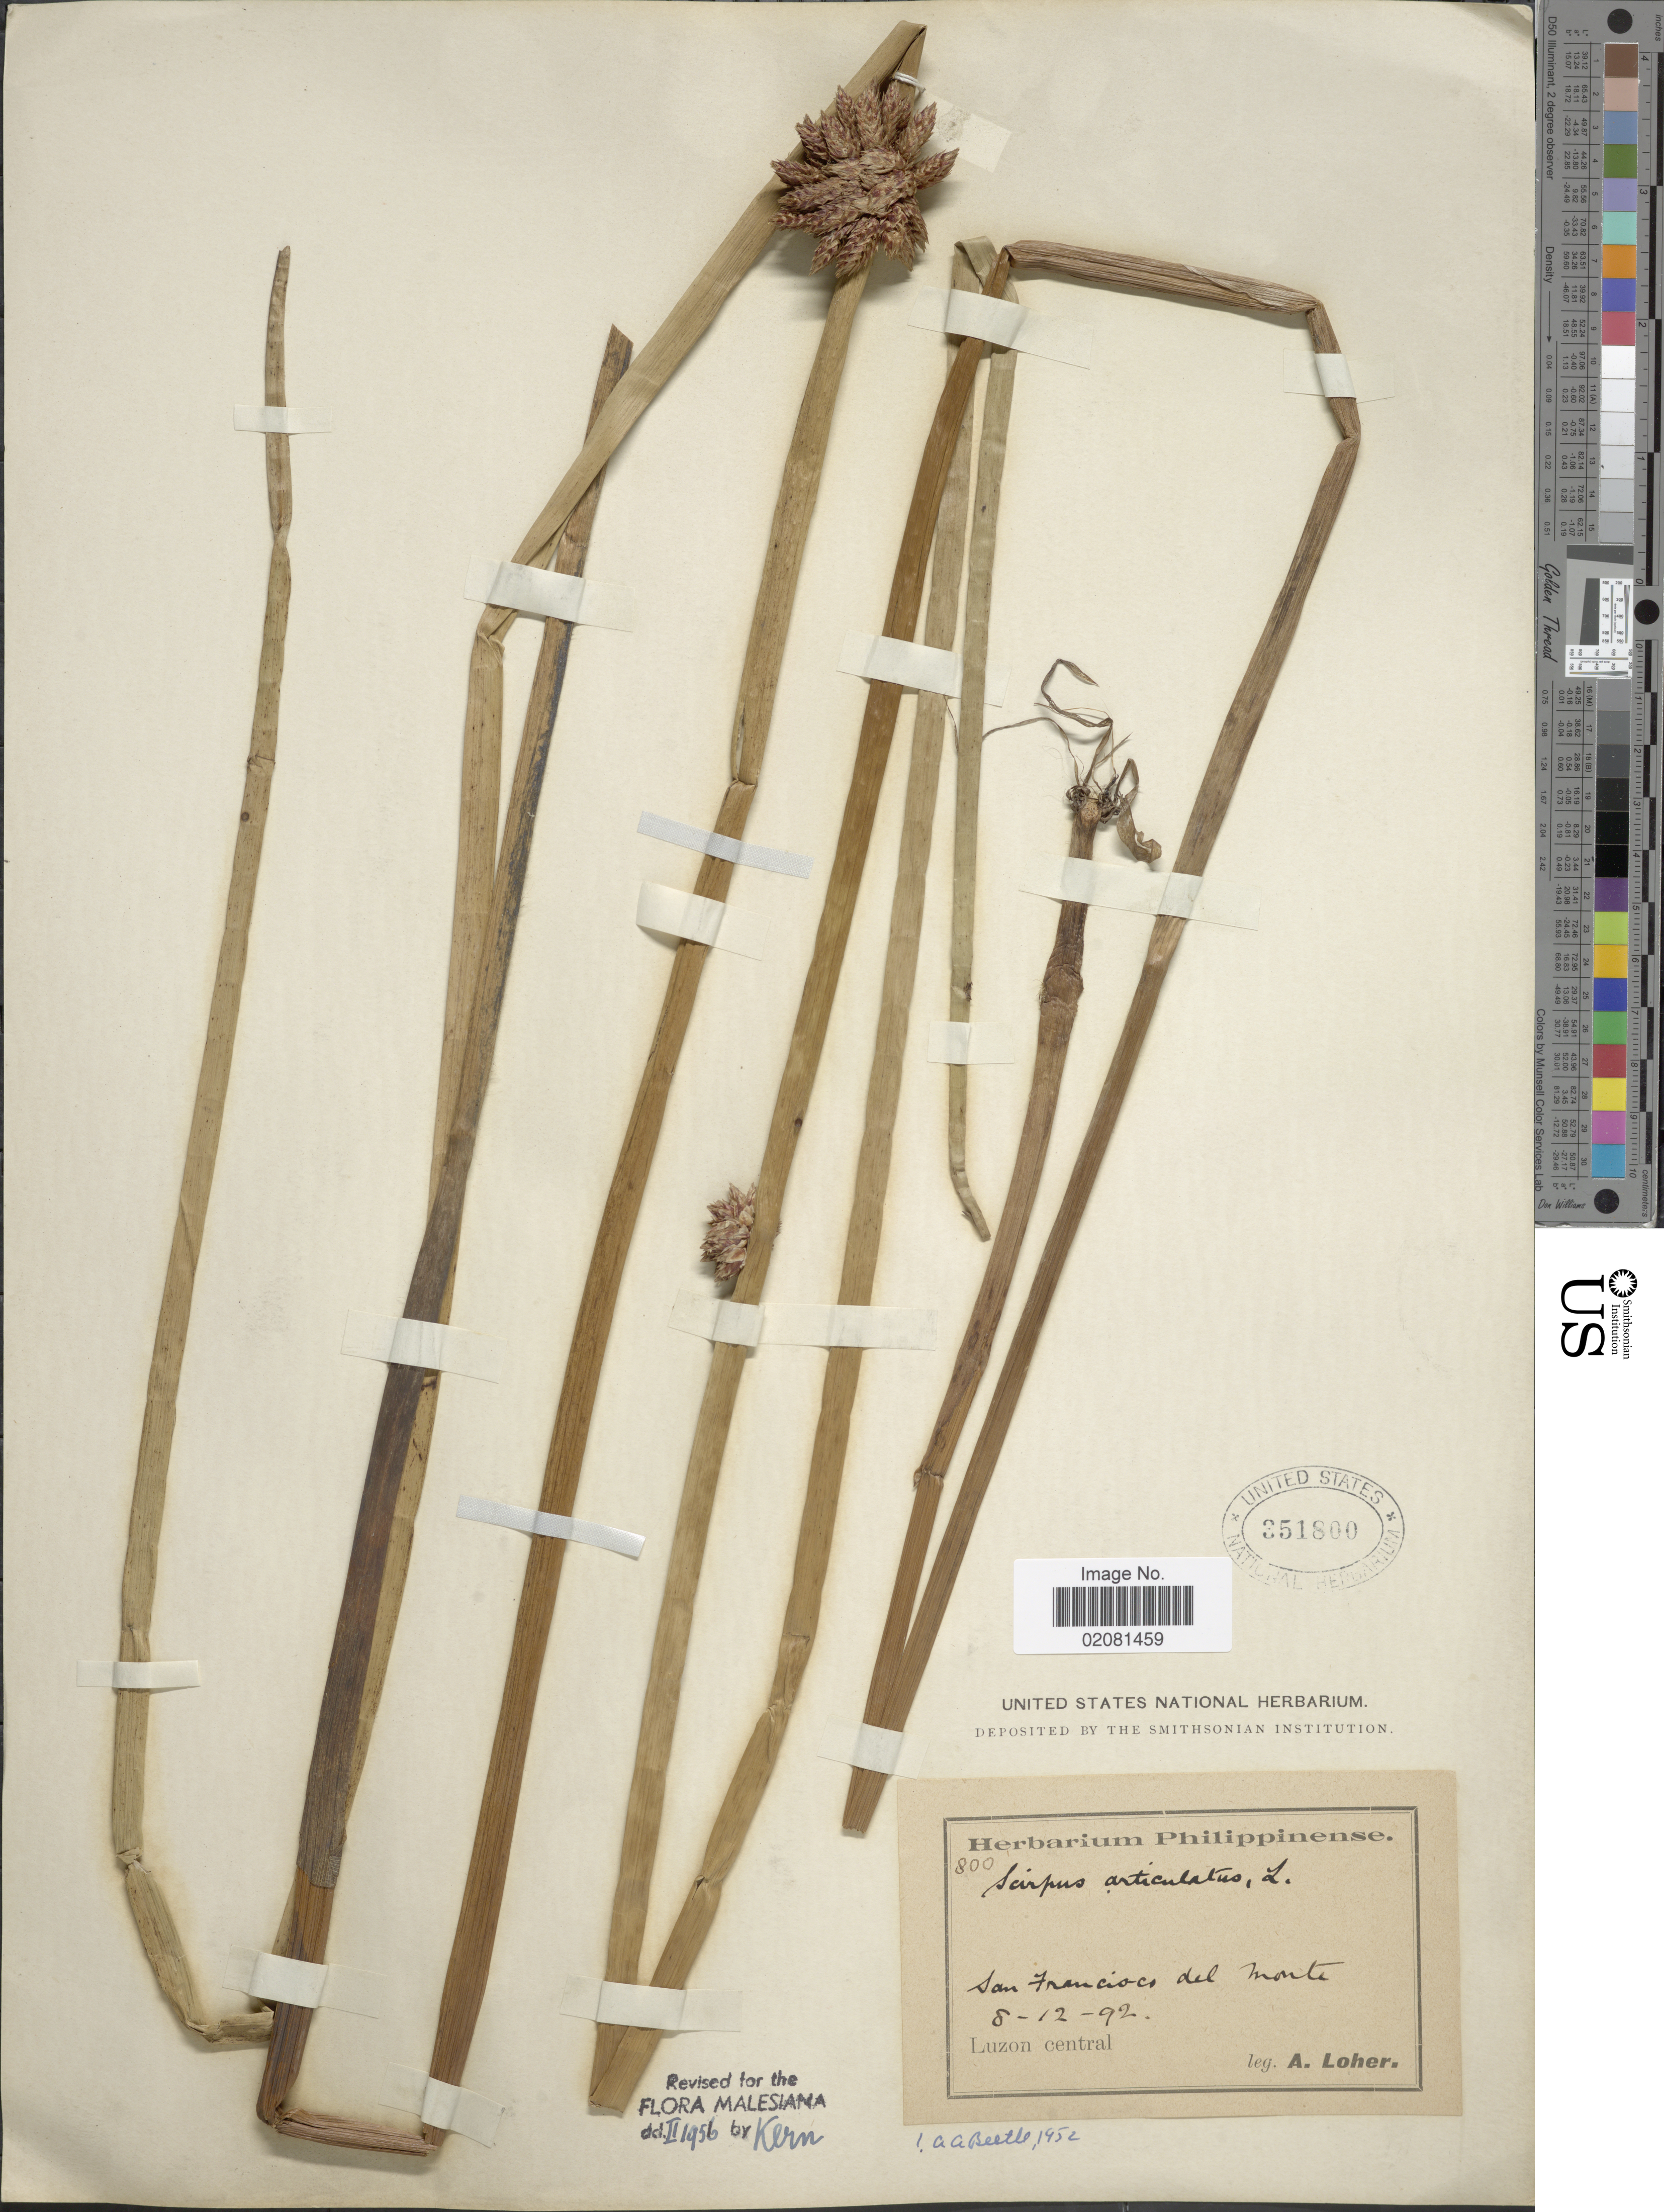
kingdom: Plantae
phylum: Tracheophyta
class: Liliopsida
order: Poales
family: Cyperaceae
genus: Schoenoplectus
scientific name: Schoenoplectus articulatus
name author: (L.) Palla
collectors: A. Loher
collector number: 800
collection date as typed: Transcribed d/m/y: 8/12/92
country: Philippines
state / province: Central Luzon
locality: San Francisco del Monte. Luzon central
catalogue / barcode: US 351800